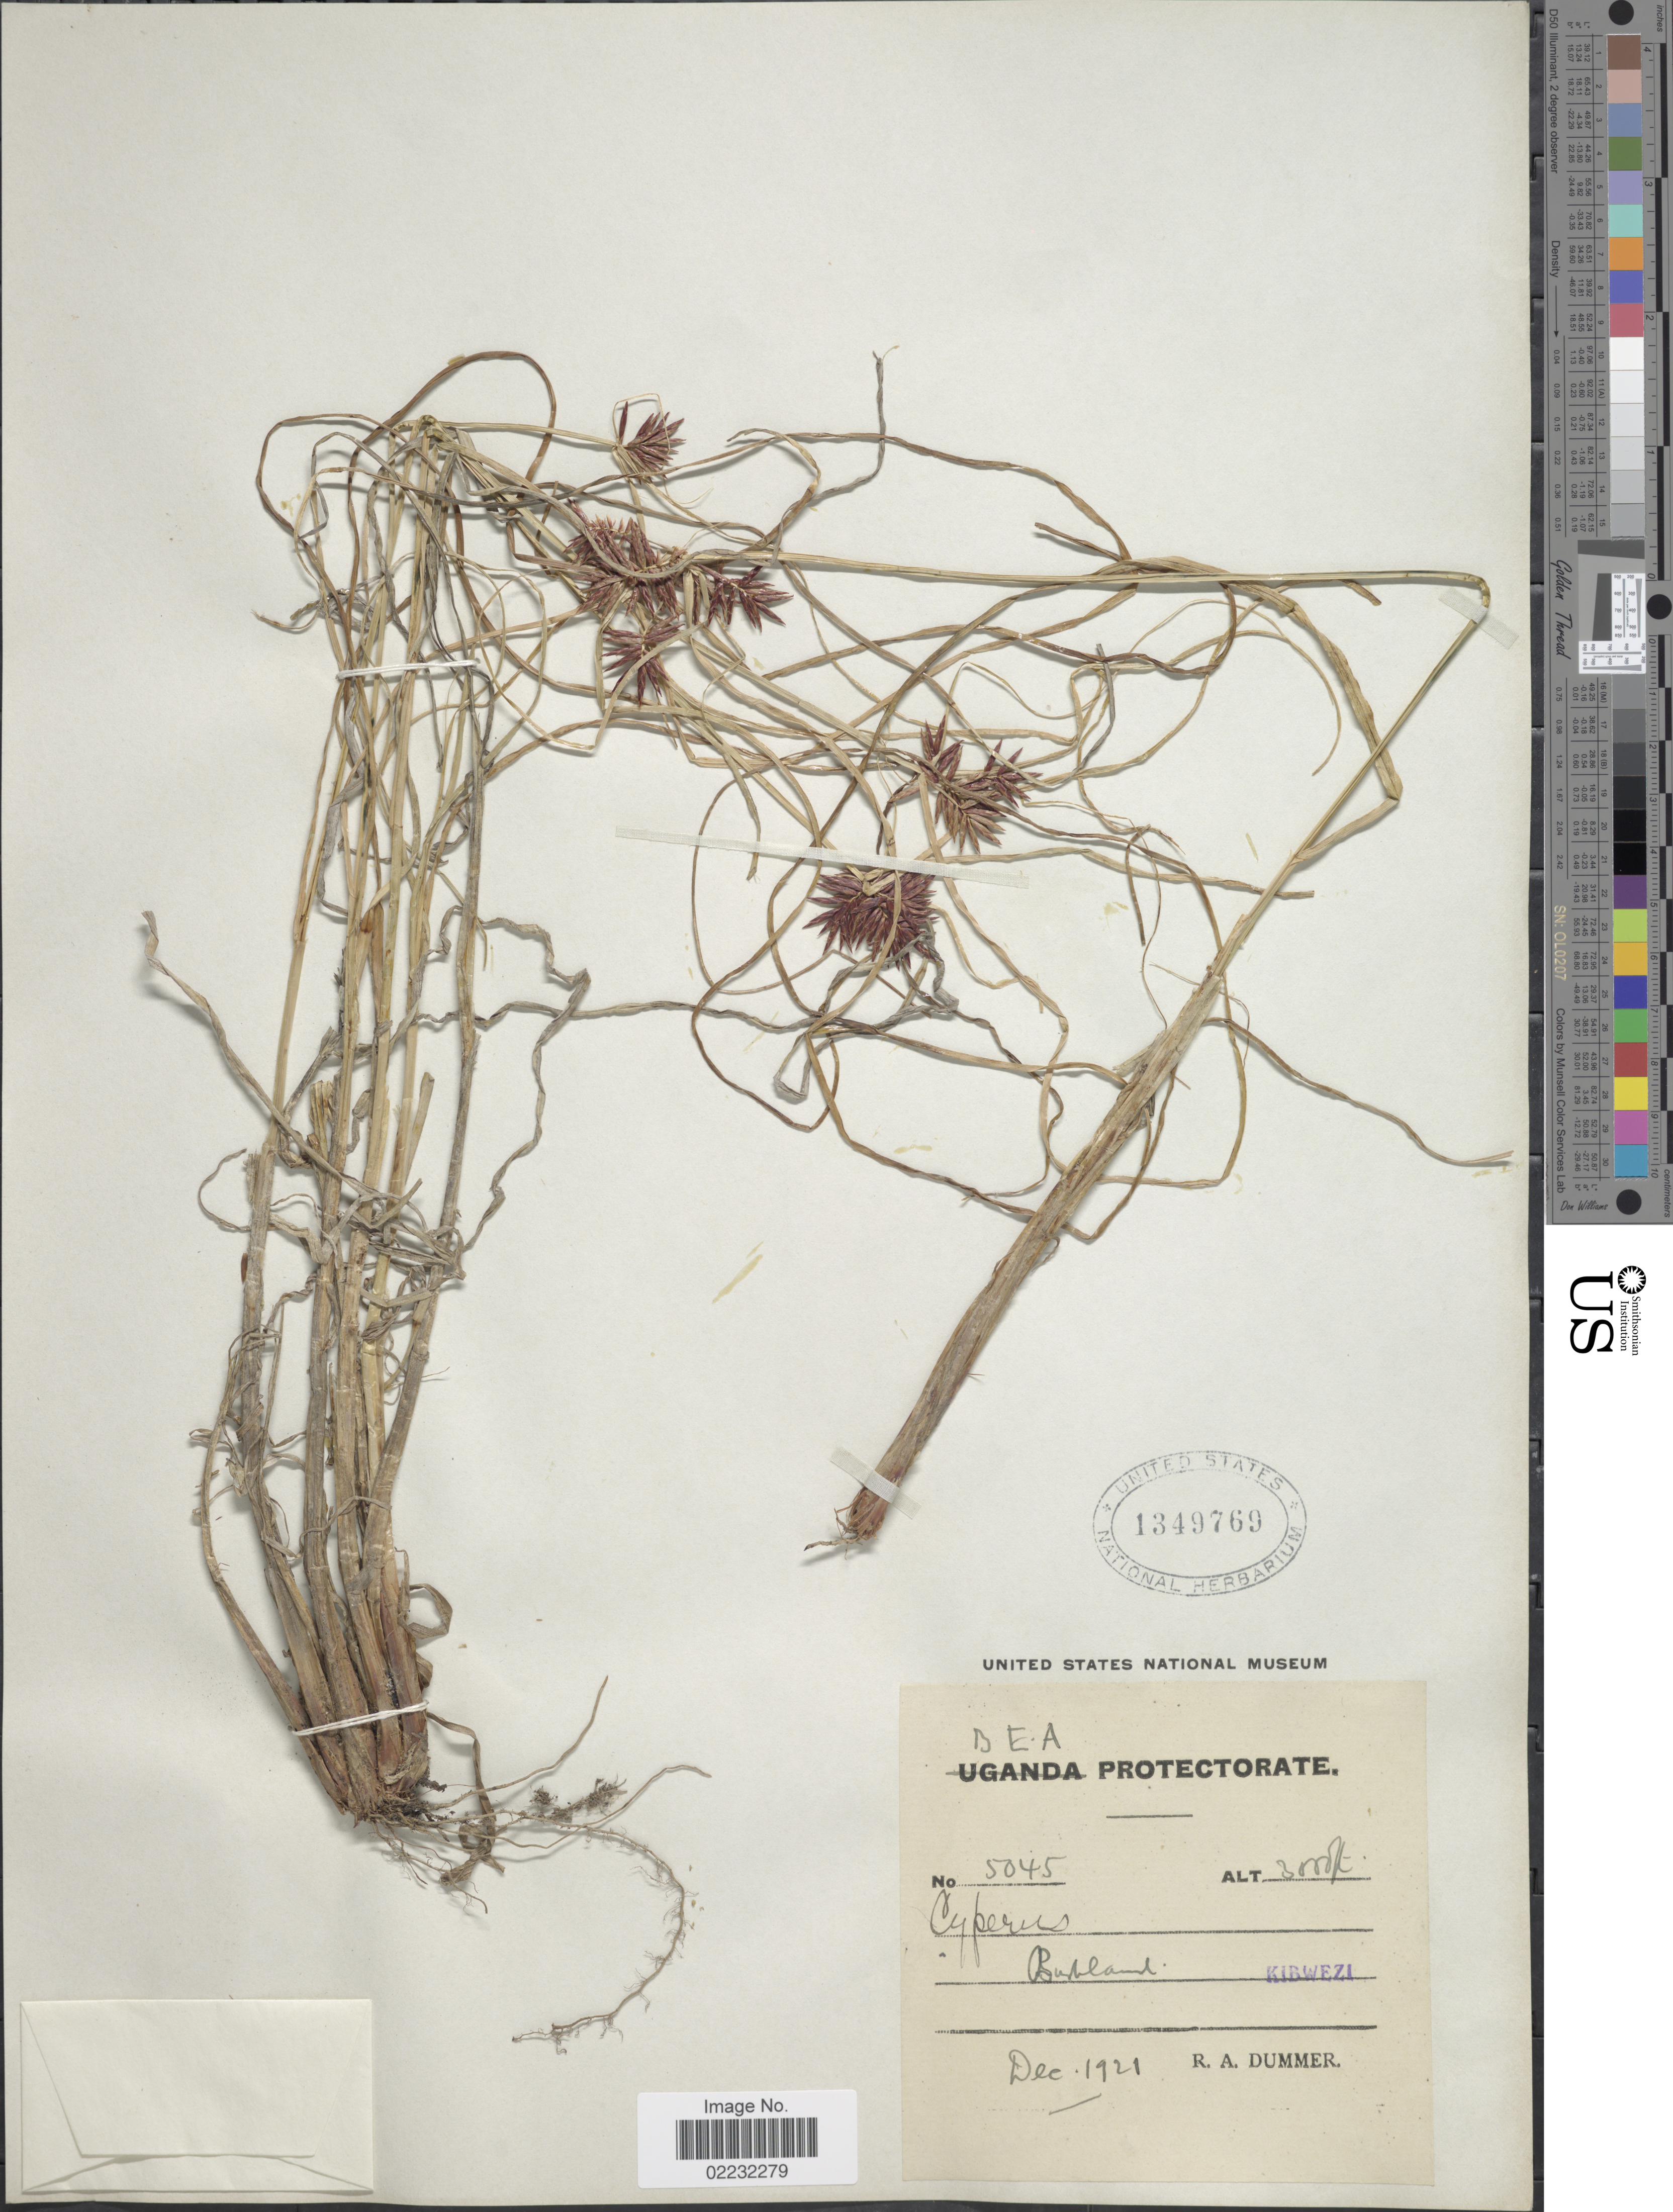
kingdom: Plantae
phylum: Tracheophyta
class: Liliopsida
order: Poales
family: Cyperaceae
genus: Cyperus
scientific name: Cyperus sp.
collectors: R. Dümmer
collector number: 5045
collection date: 1921-12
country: Kenya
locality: B.E.A. Buhland [interpreted], Kibwezi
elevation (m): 914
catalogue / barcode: US 1349769